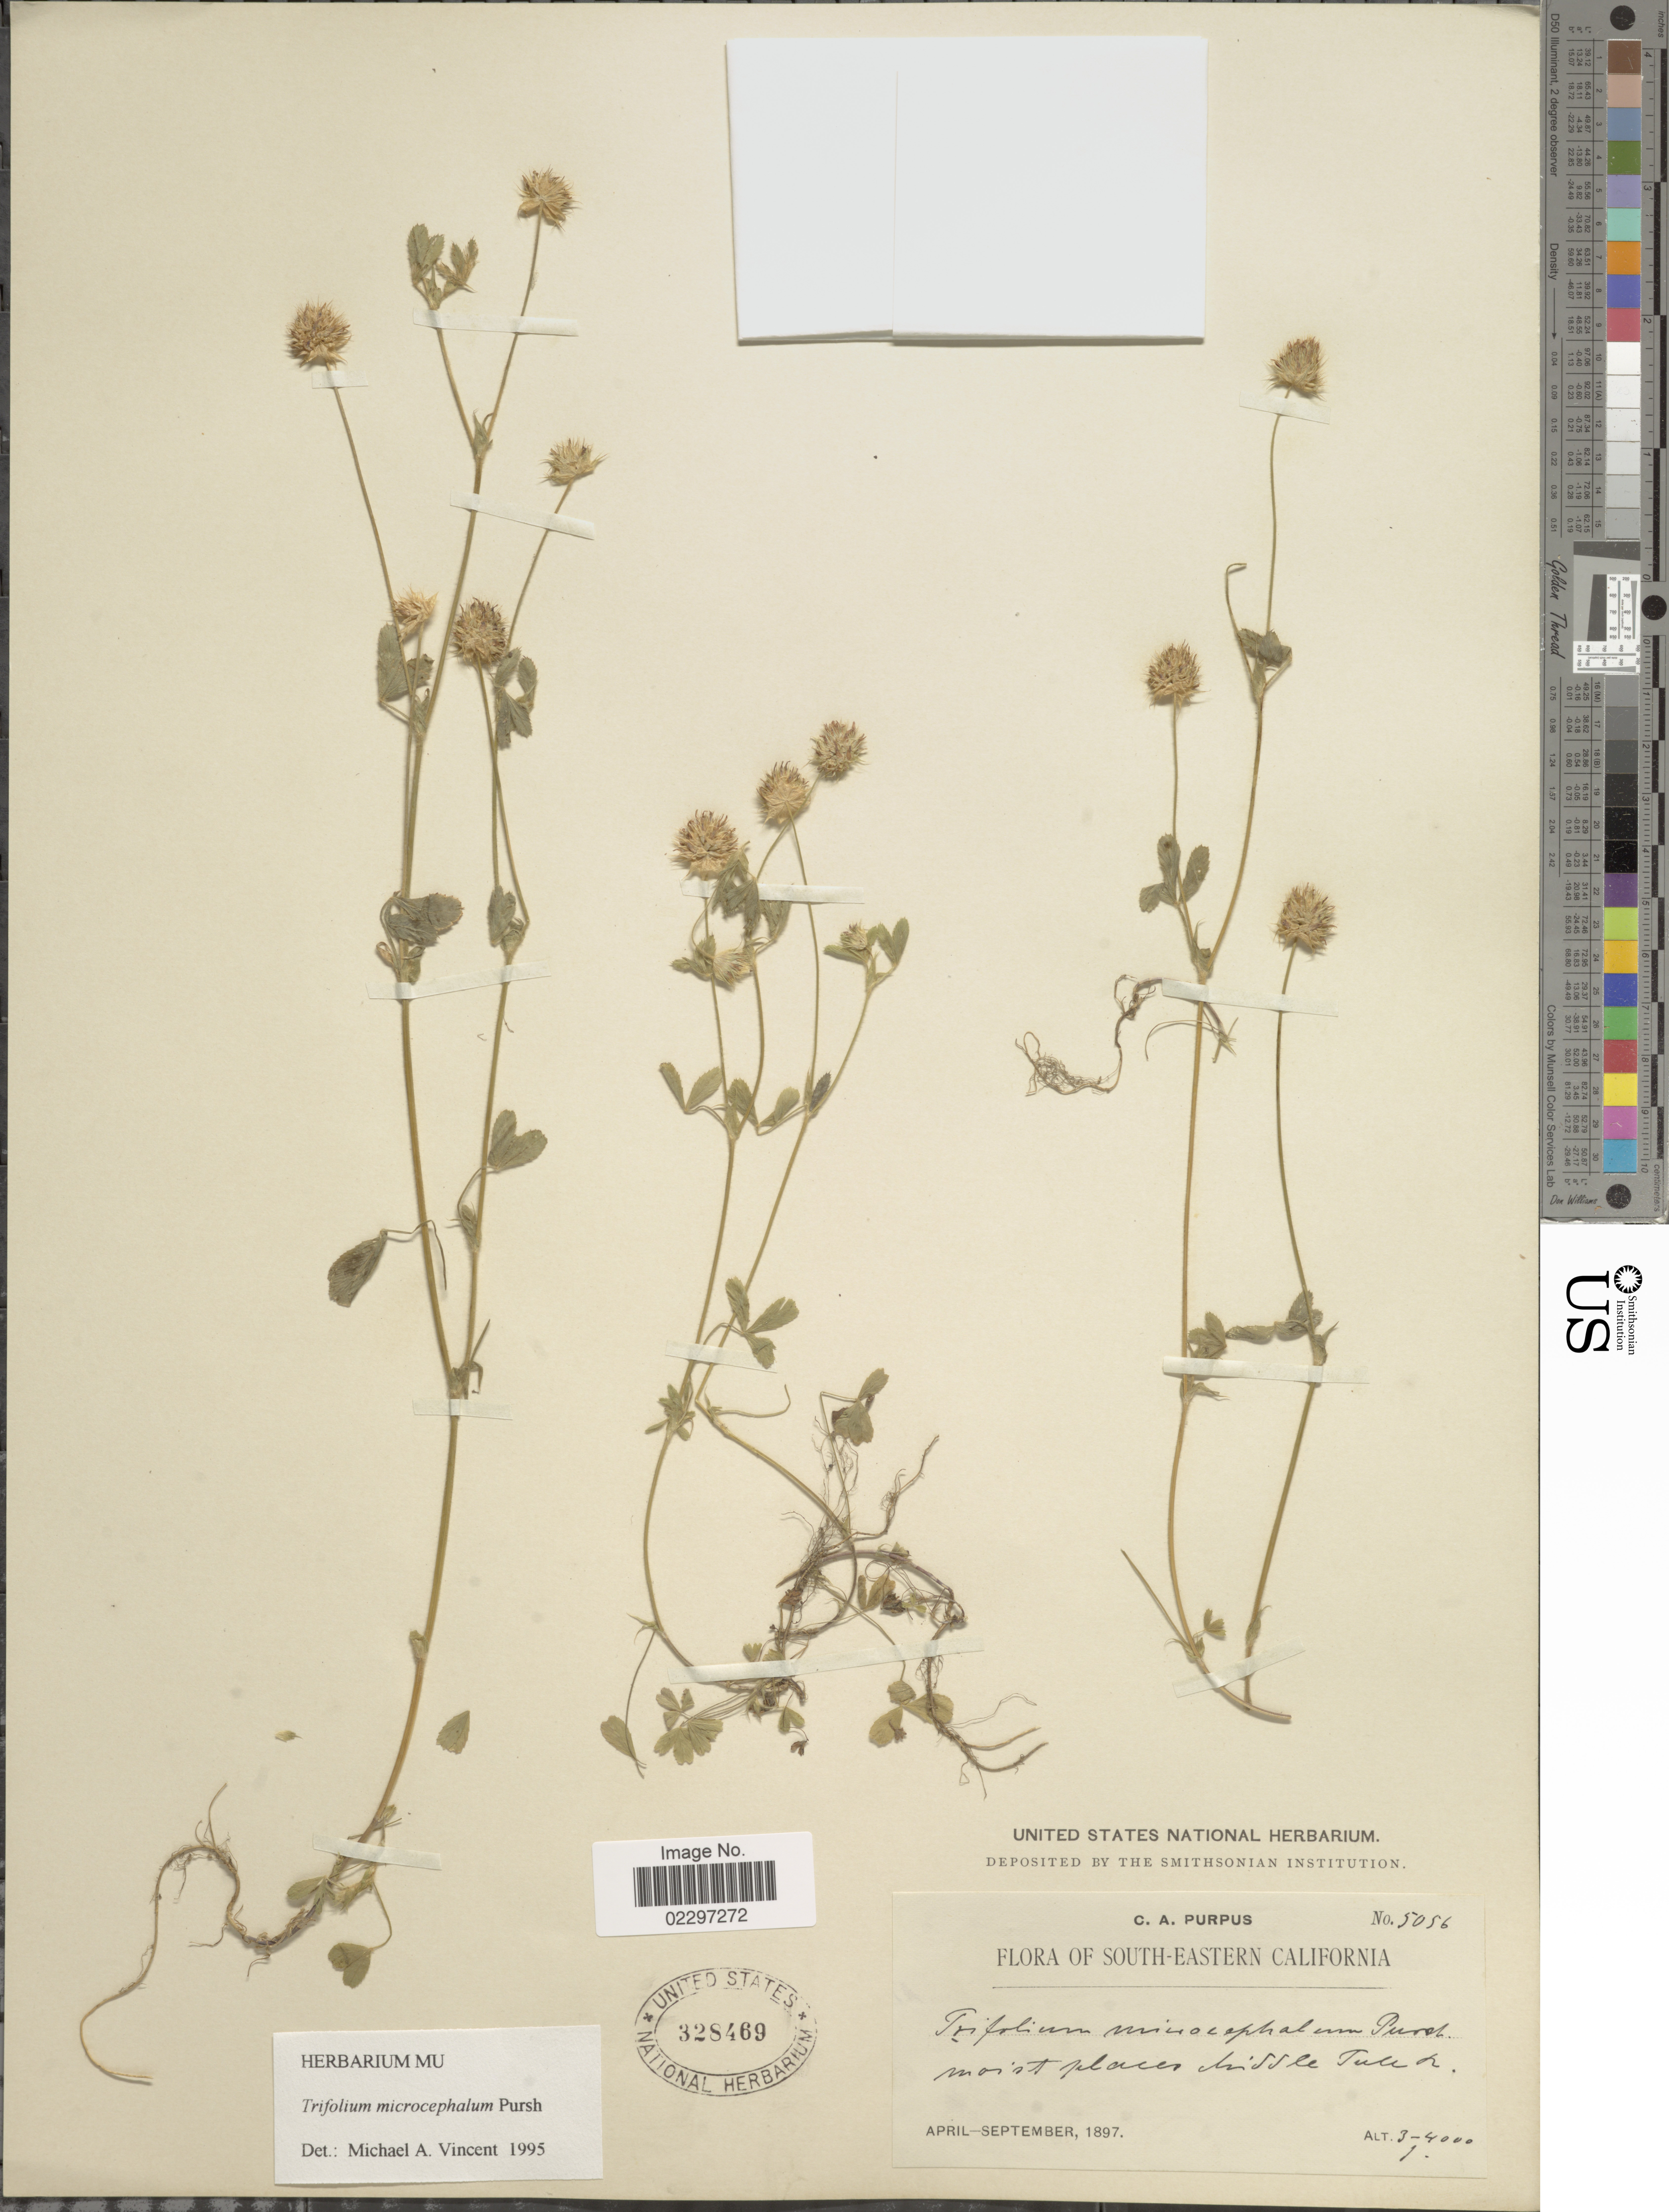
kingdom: Plantae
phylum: Tracheophyta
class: Magnoliopsida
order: Fabales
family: Fabaceae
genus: Trifolium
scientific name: Trifolium microcephalum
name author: Pursh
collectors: C. A. Purpus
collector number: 5056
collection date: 1897-04/1897-09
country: United States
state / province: California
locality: South-Eastern California. Moist places Middle Tule R.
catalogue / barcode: US 328469